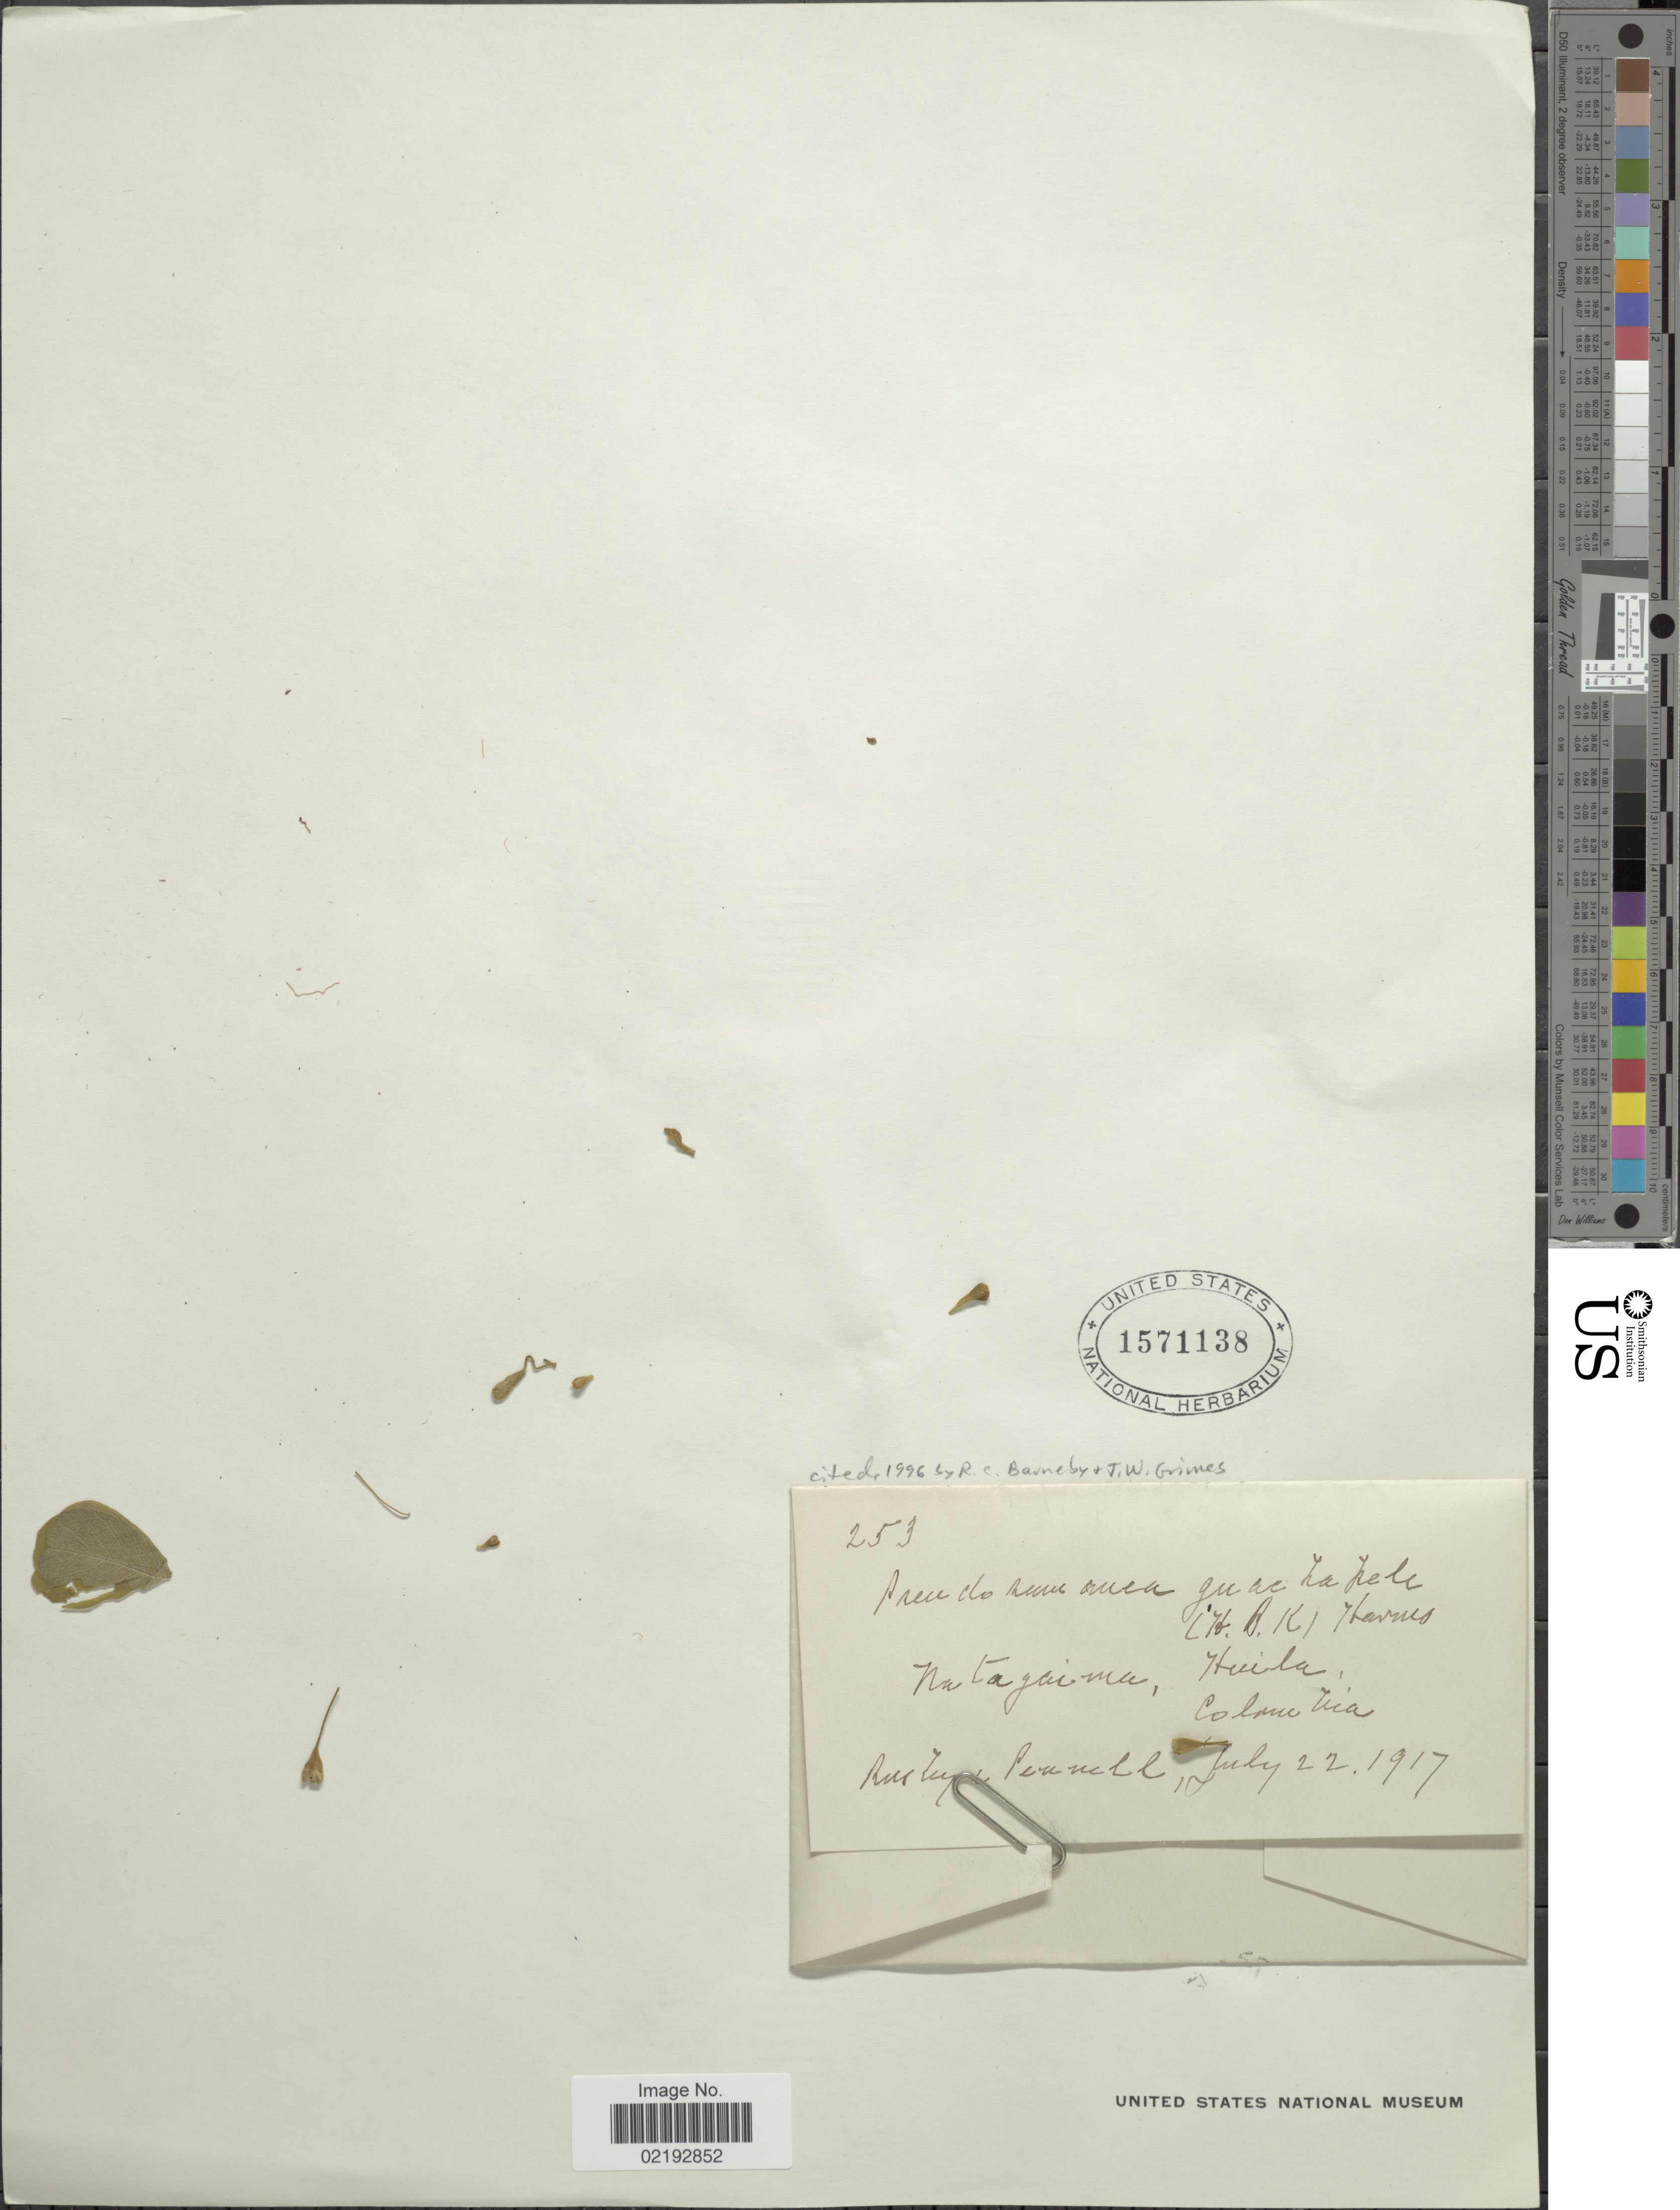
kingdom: Plantae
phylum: Tracheophyta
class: Magnoliopsida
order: Fabales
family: Fabaceae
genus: Pseudosamanea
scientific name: Pseudosamanea guachapele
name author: (Kunth) Harms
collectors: R. Pennell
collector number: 253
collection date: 1917-07-22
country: Colombia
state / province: Huila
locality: Natagaima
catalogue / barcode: US 1571138